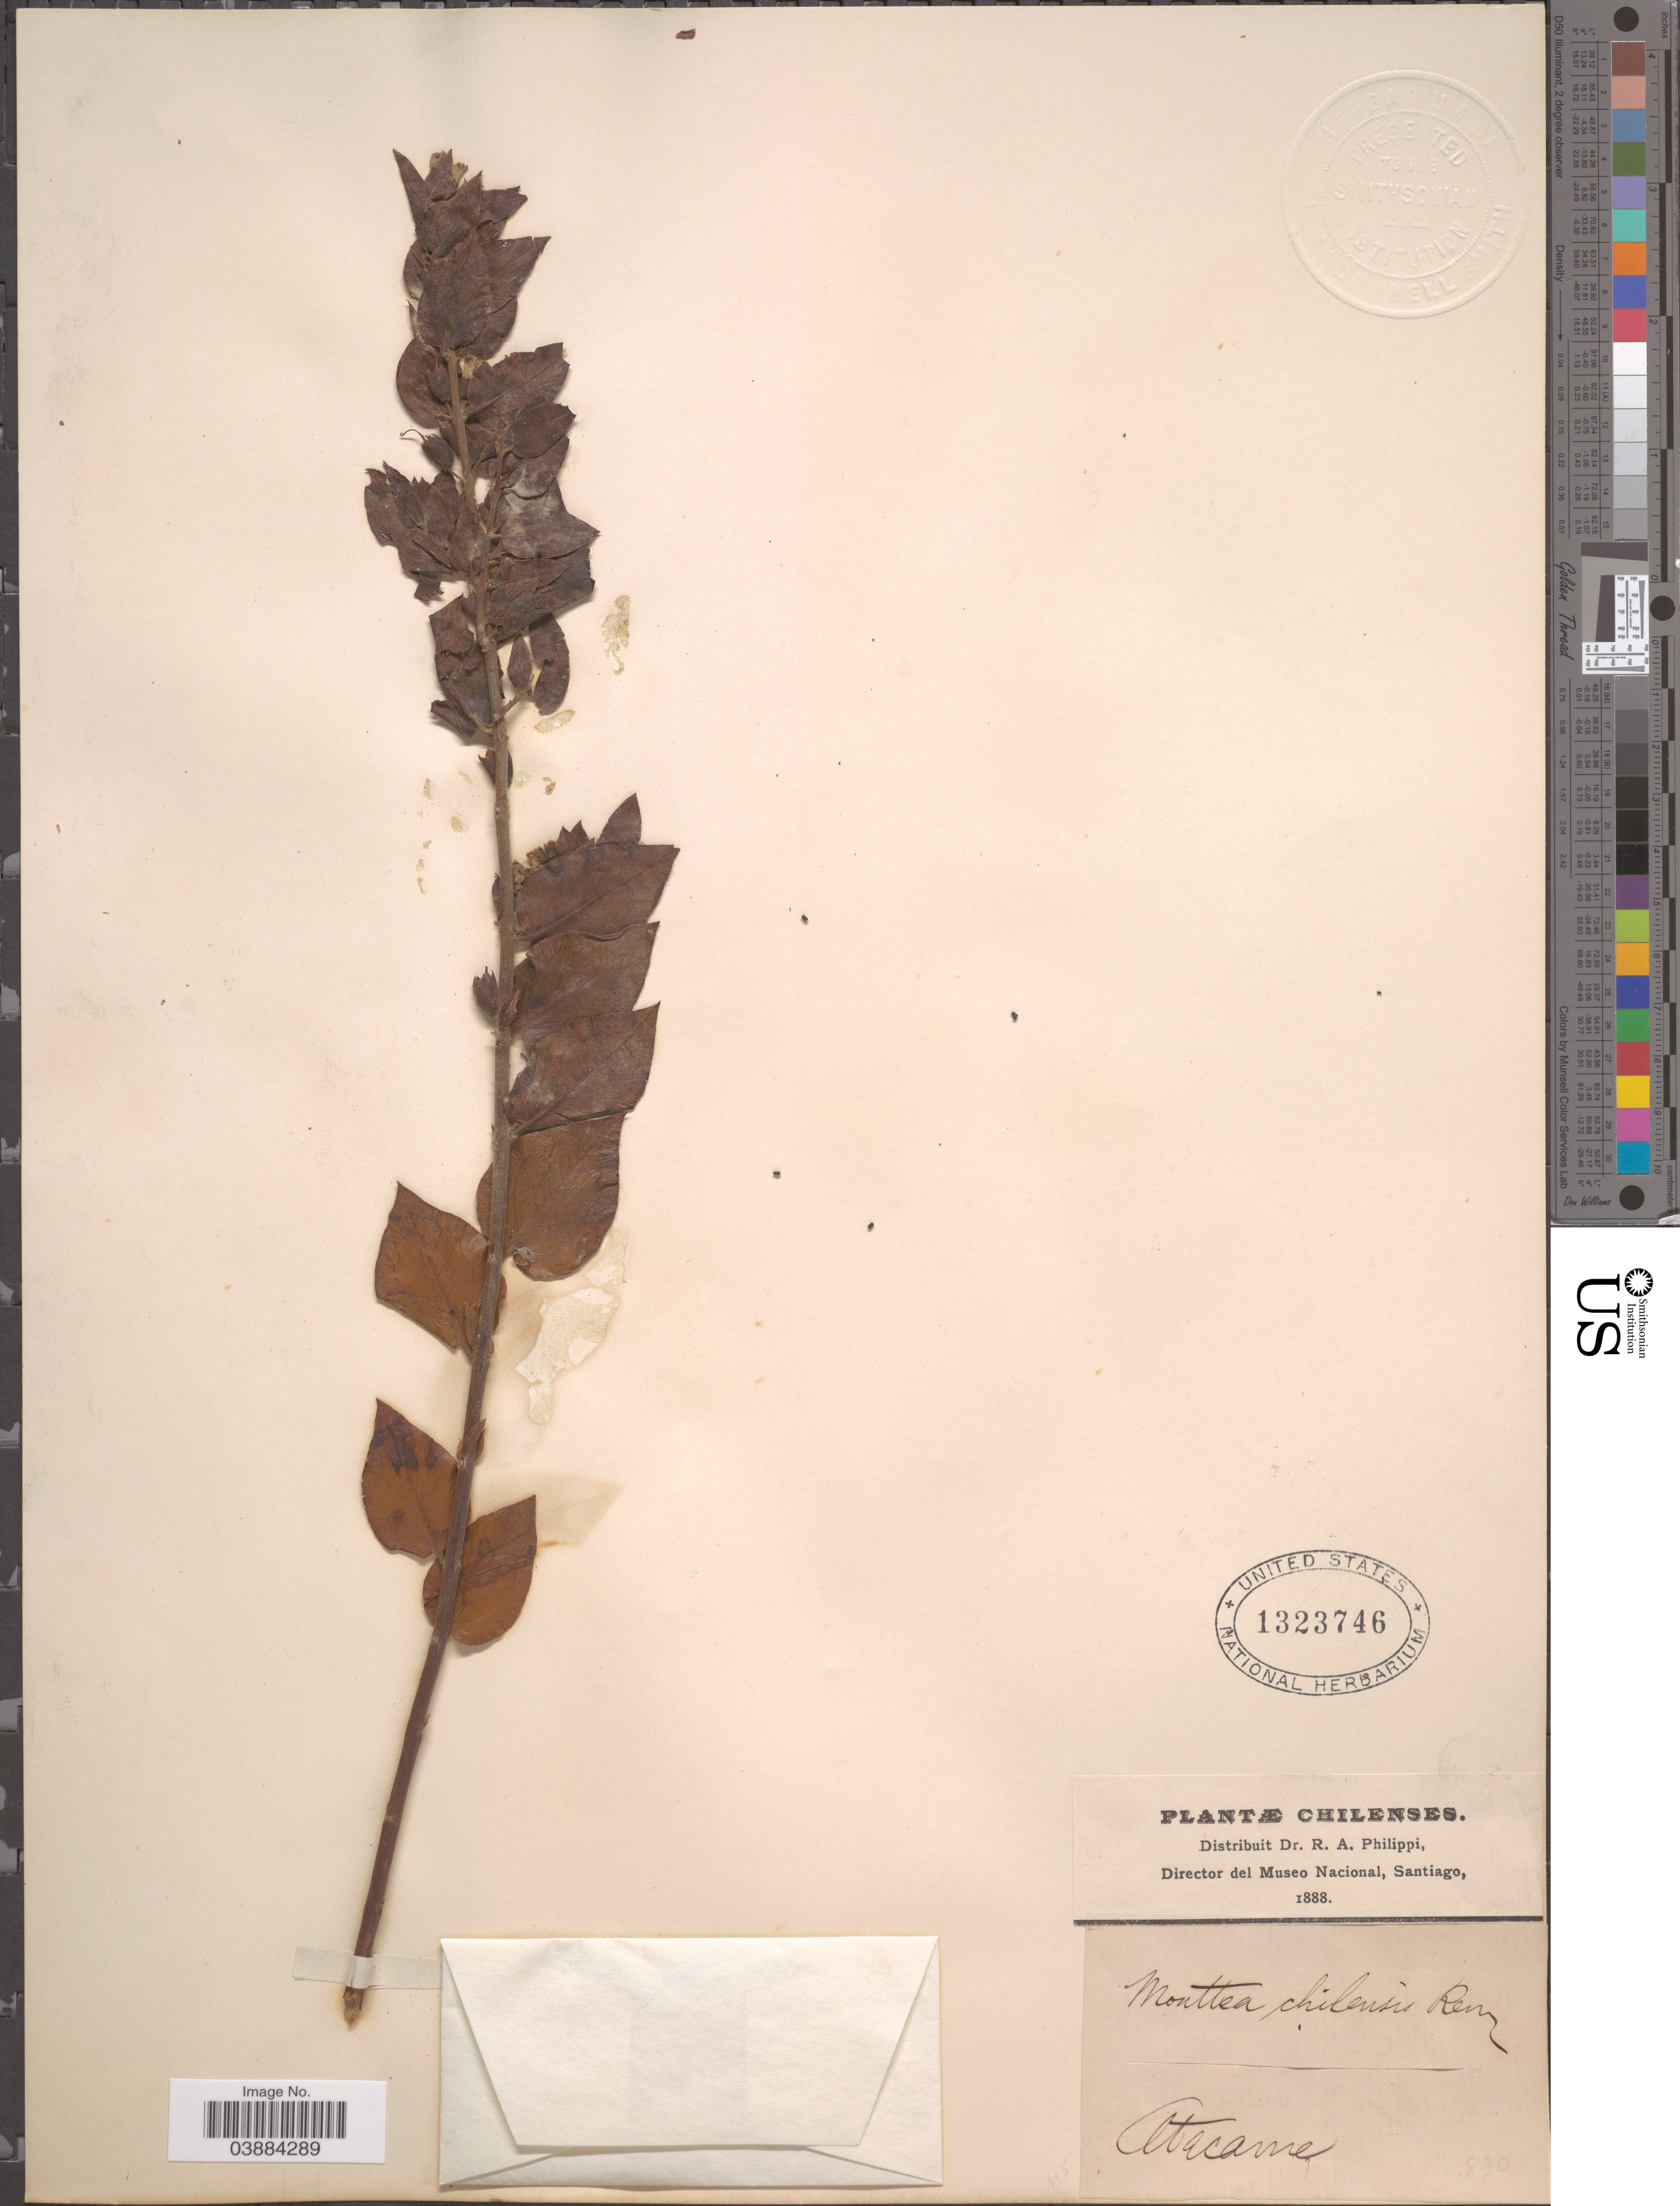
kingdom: Plantae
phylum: Tracheophyta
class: Magnoliopsida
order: Lamiales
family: Plantaginaceae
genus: Monttea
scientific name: Monttea chilensis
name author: J. Gay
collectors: ex. herb. R.A. Philippi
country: Chile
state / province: Atacama (III)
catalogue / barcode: US 1323746